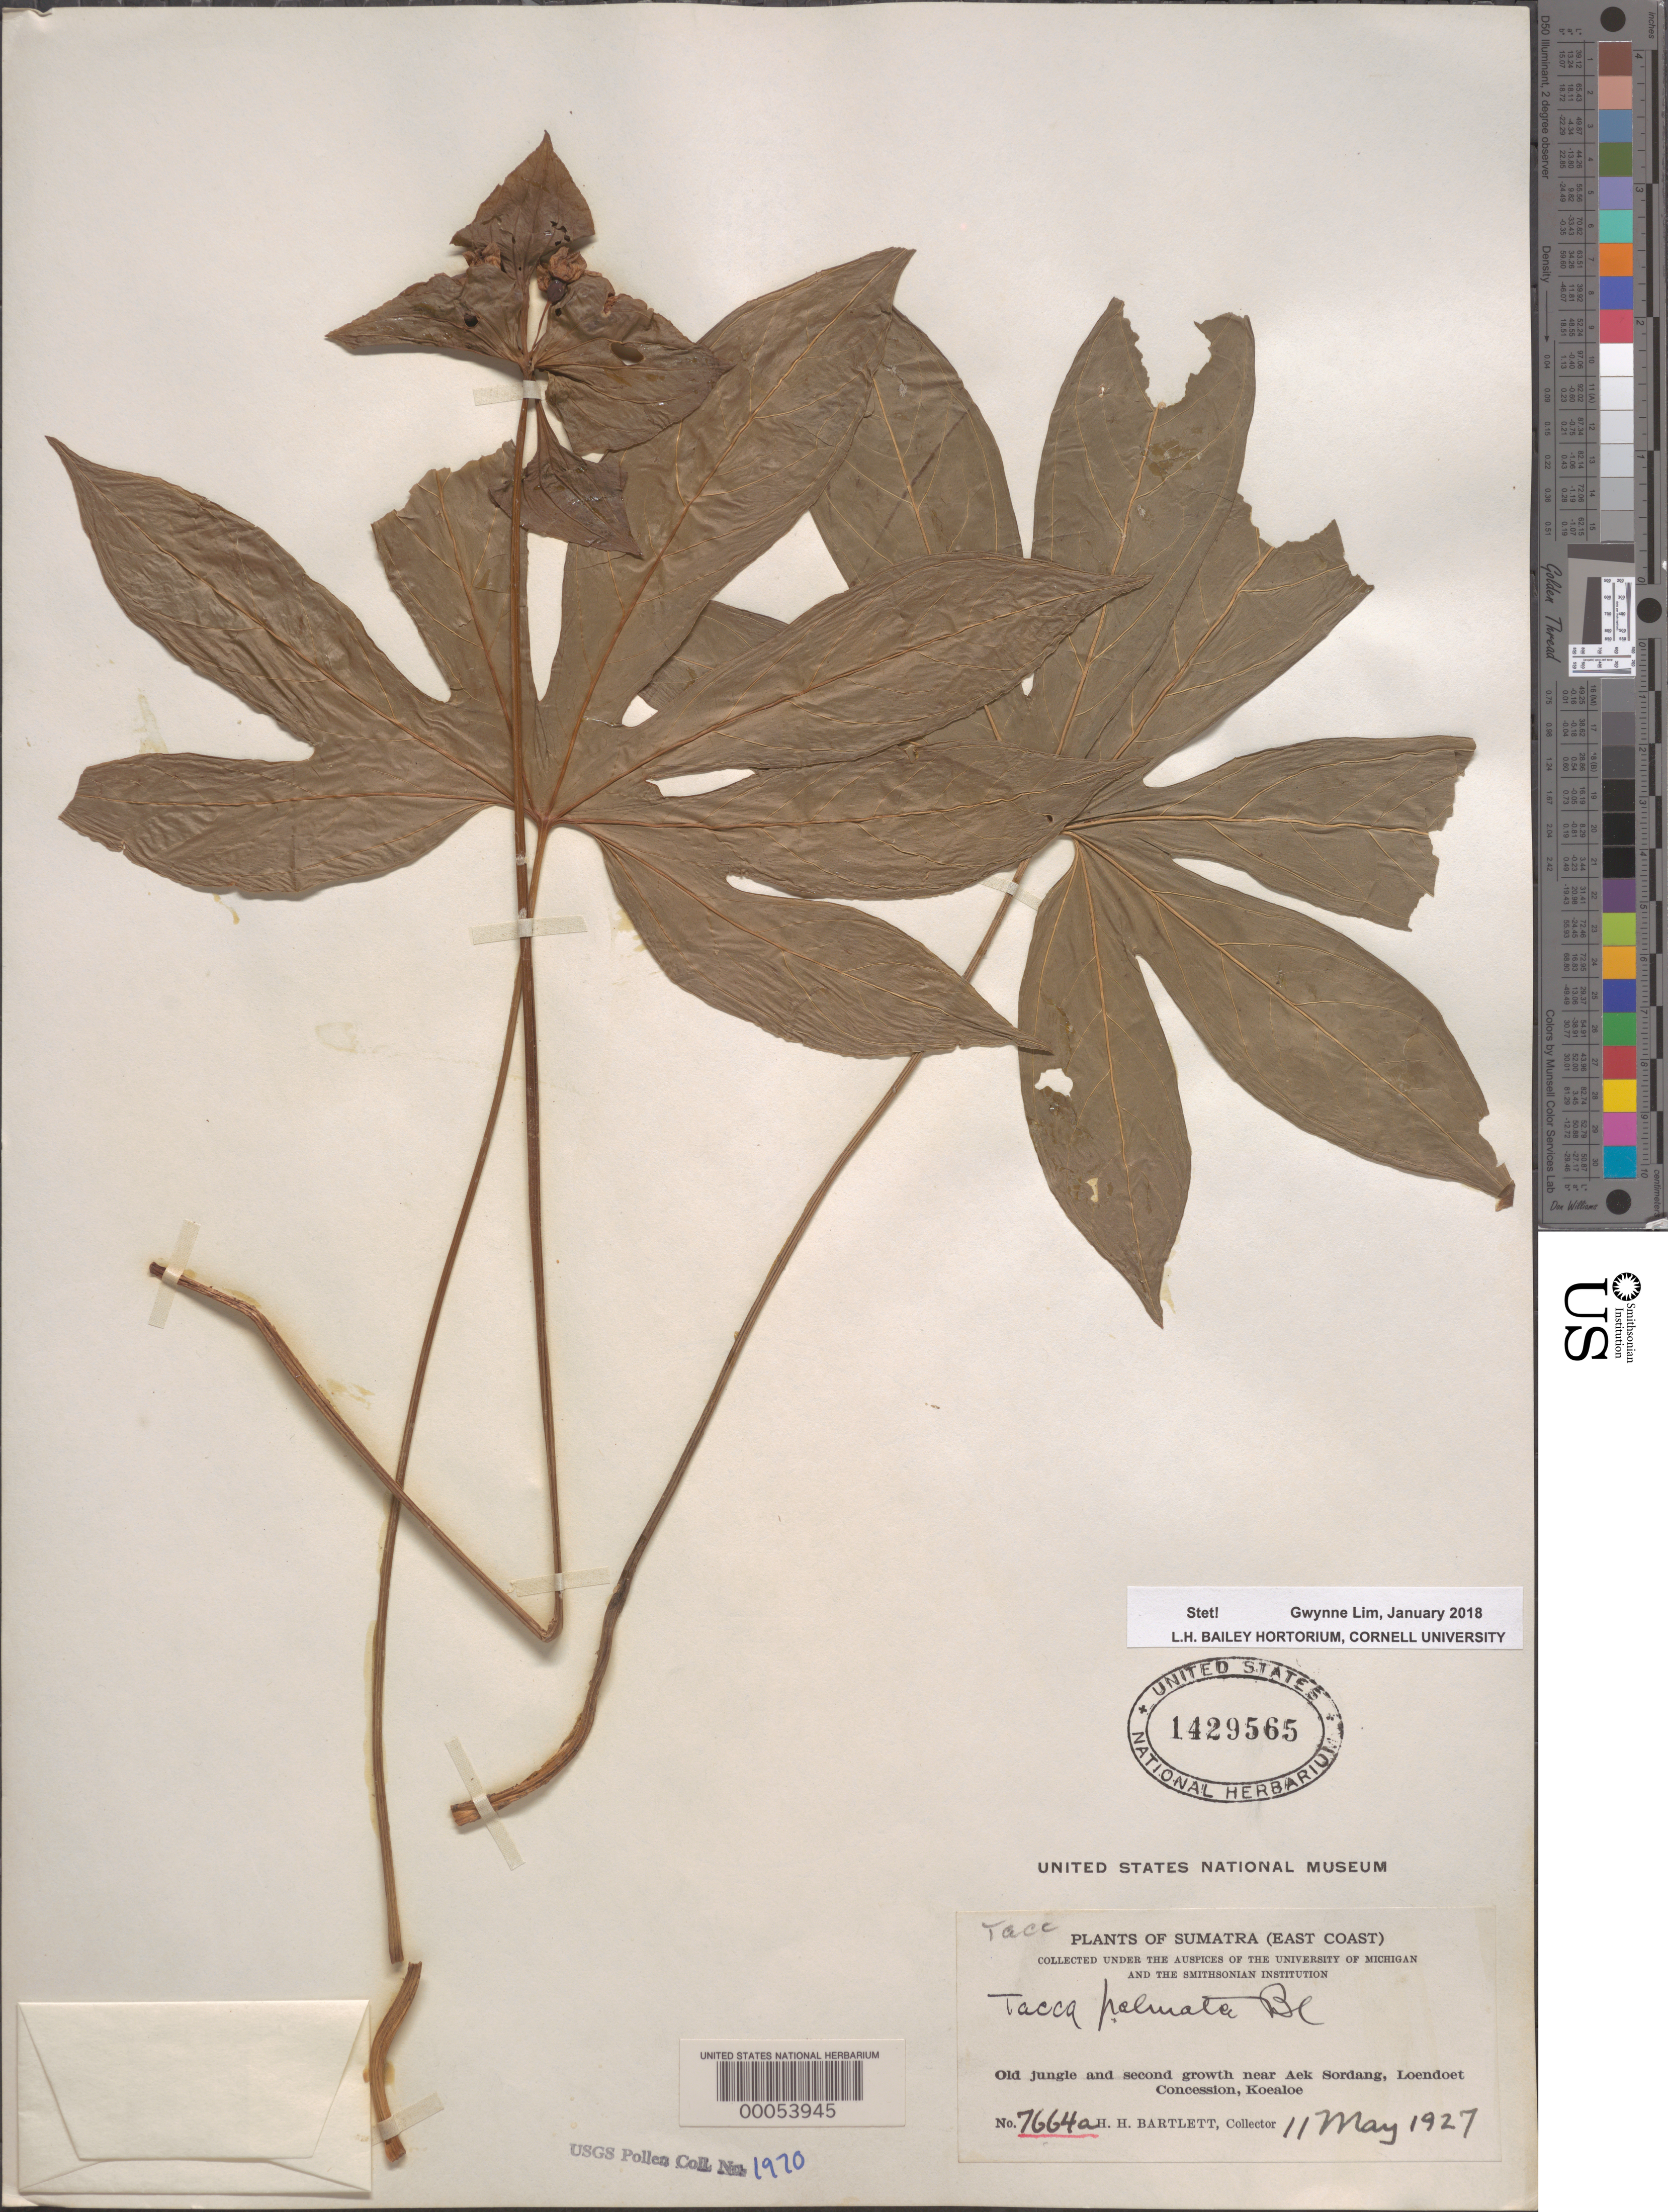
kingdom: Plantae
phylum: Tracheophyta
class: Liliopsida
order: Dioscoreales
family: Dioscoreaceae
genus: Tacca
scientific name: Tacca palmata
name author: Blume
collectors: H. H. Bartlett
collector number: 7664 A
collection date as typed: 11 May 1961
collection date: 1961-05-11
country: Indonesia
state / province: Sumatra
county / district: Sumatera Utara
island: Sumatra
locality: Koealoe, Loendoet Concession near Aek Sordang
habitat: From old jungle and second growth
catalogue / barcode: US 1429565